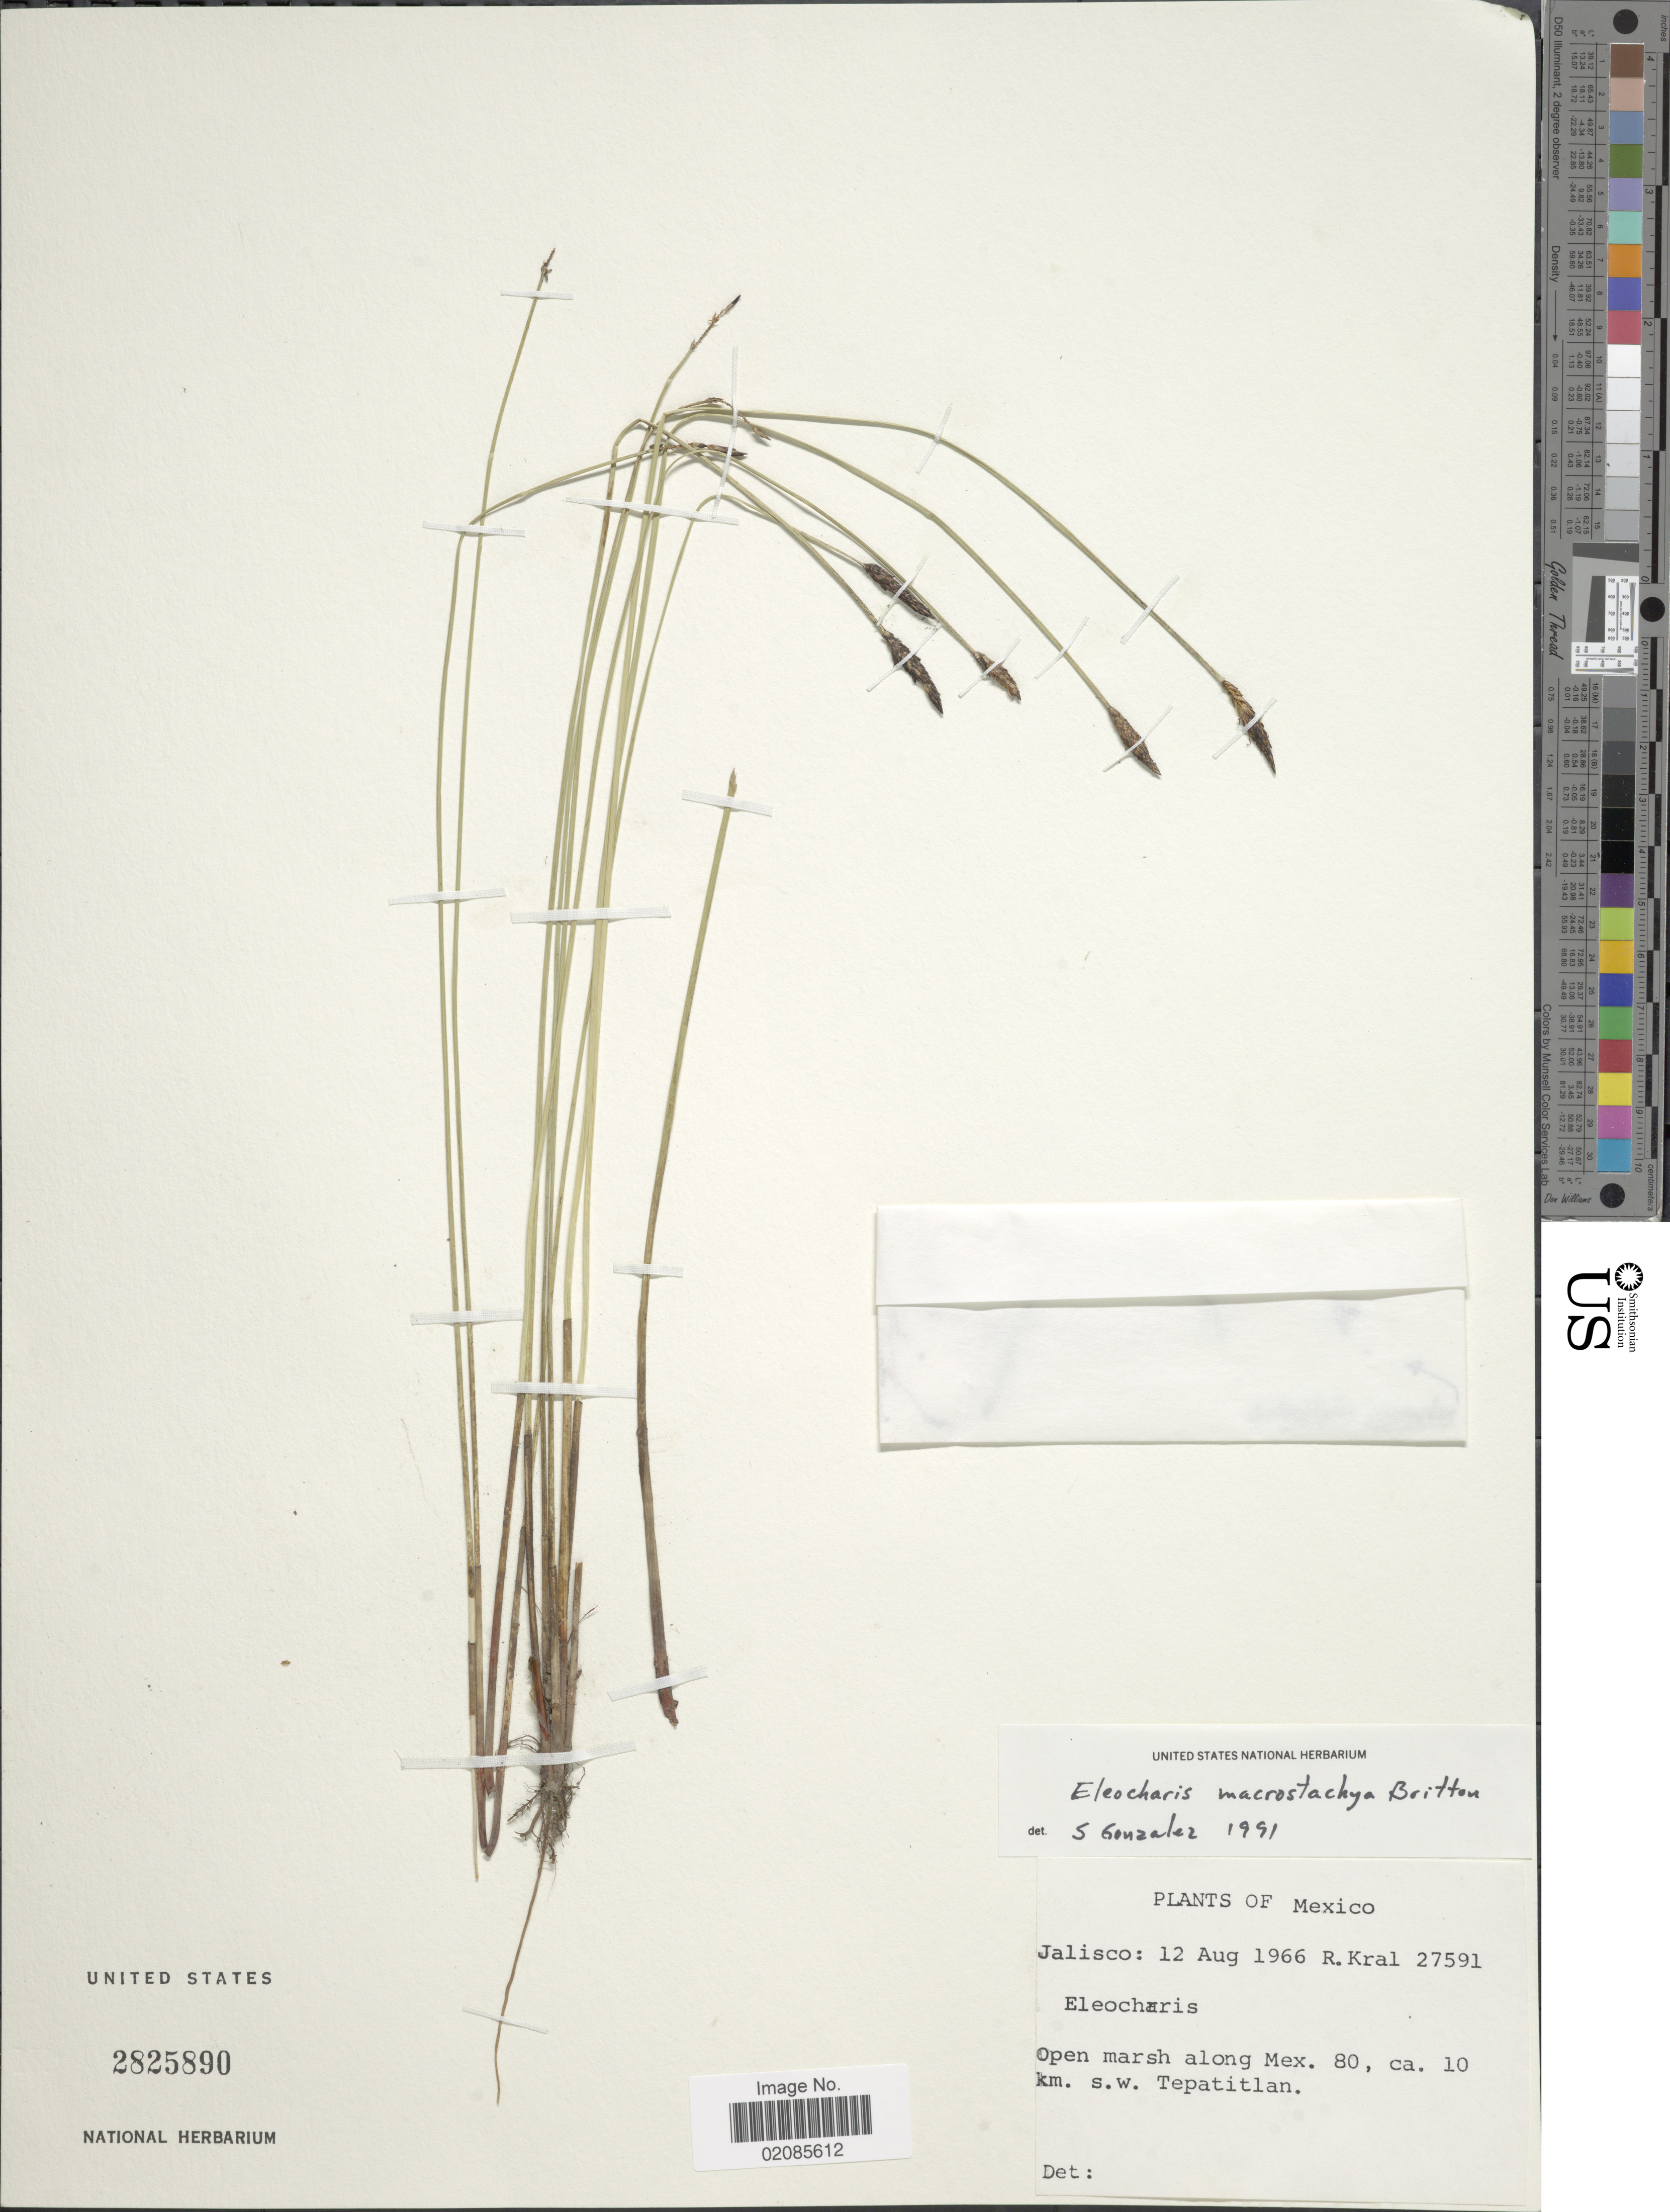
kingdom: Plantae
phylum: Tracheophyta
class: Liliopsida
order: Poales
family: Cyperaceae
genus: Eleocharis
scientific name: Eleocharis macrostachya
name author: Britton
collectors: R. Kral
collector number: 27591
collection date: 1966-08-12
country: Mexico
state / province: Jalisco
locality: Along Mex. 80, ca. 10 km. s.w. Tepatitlan.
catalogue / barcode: US 2825890